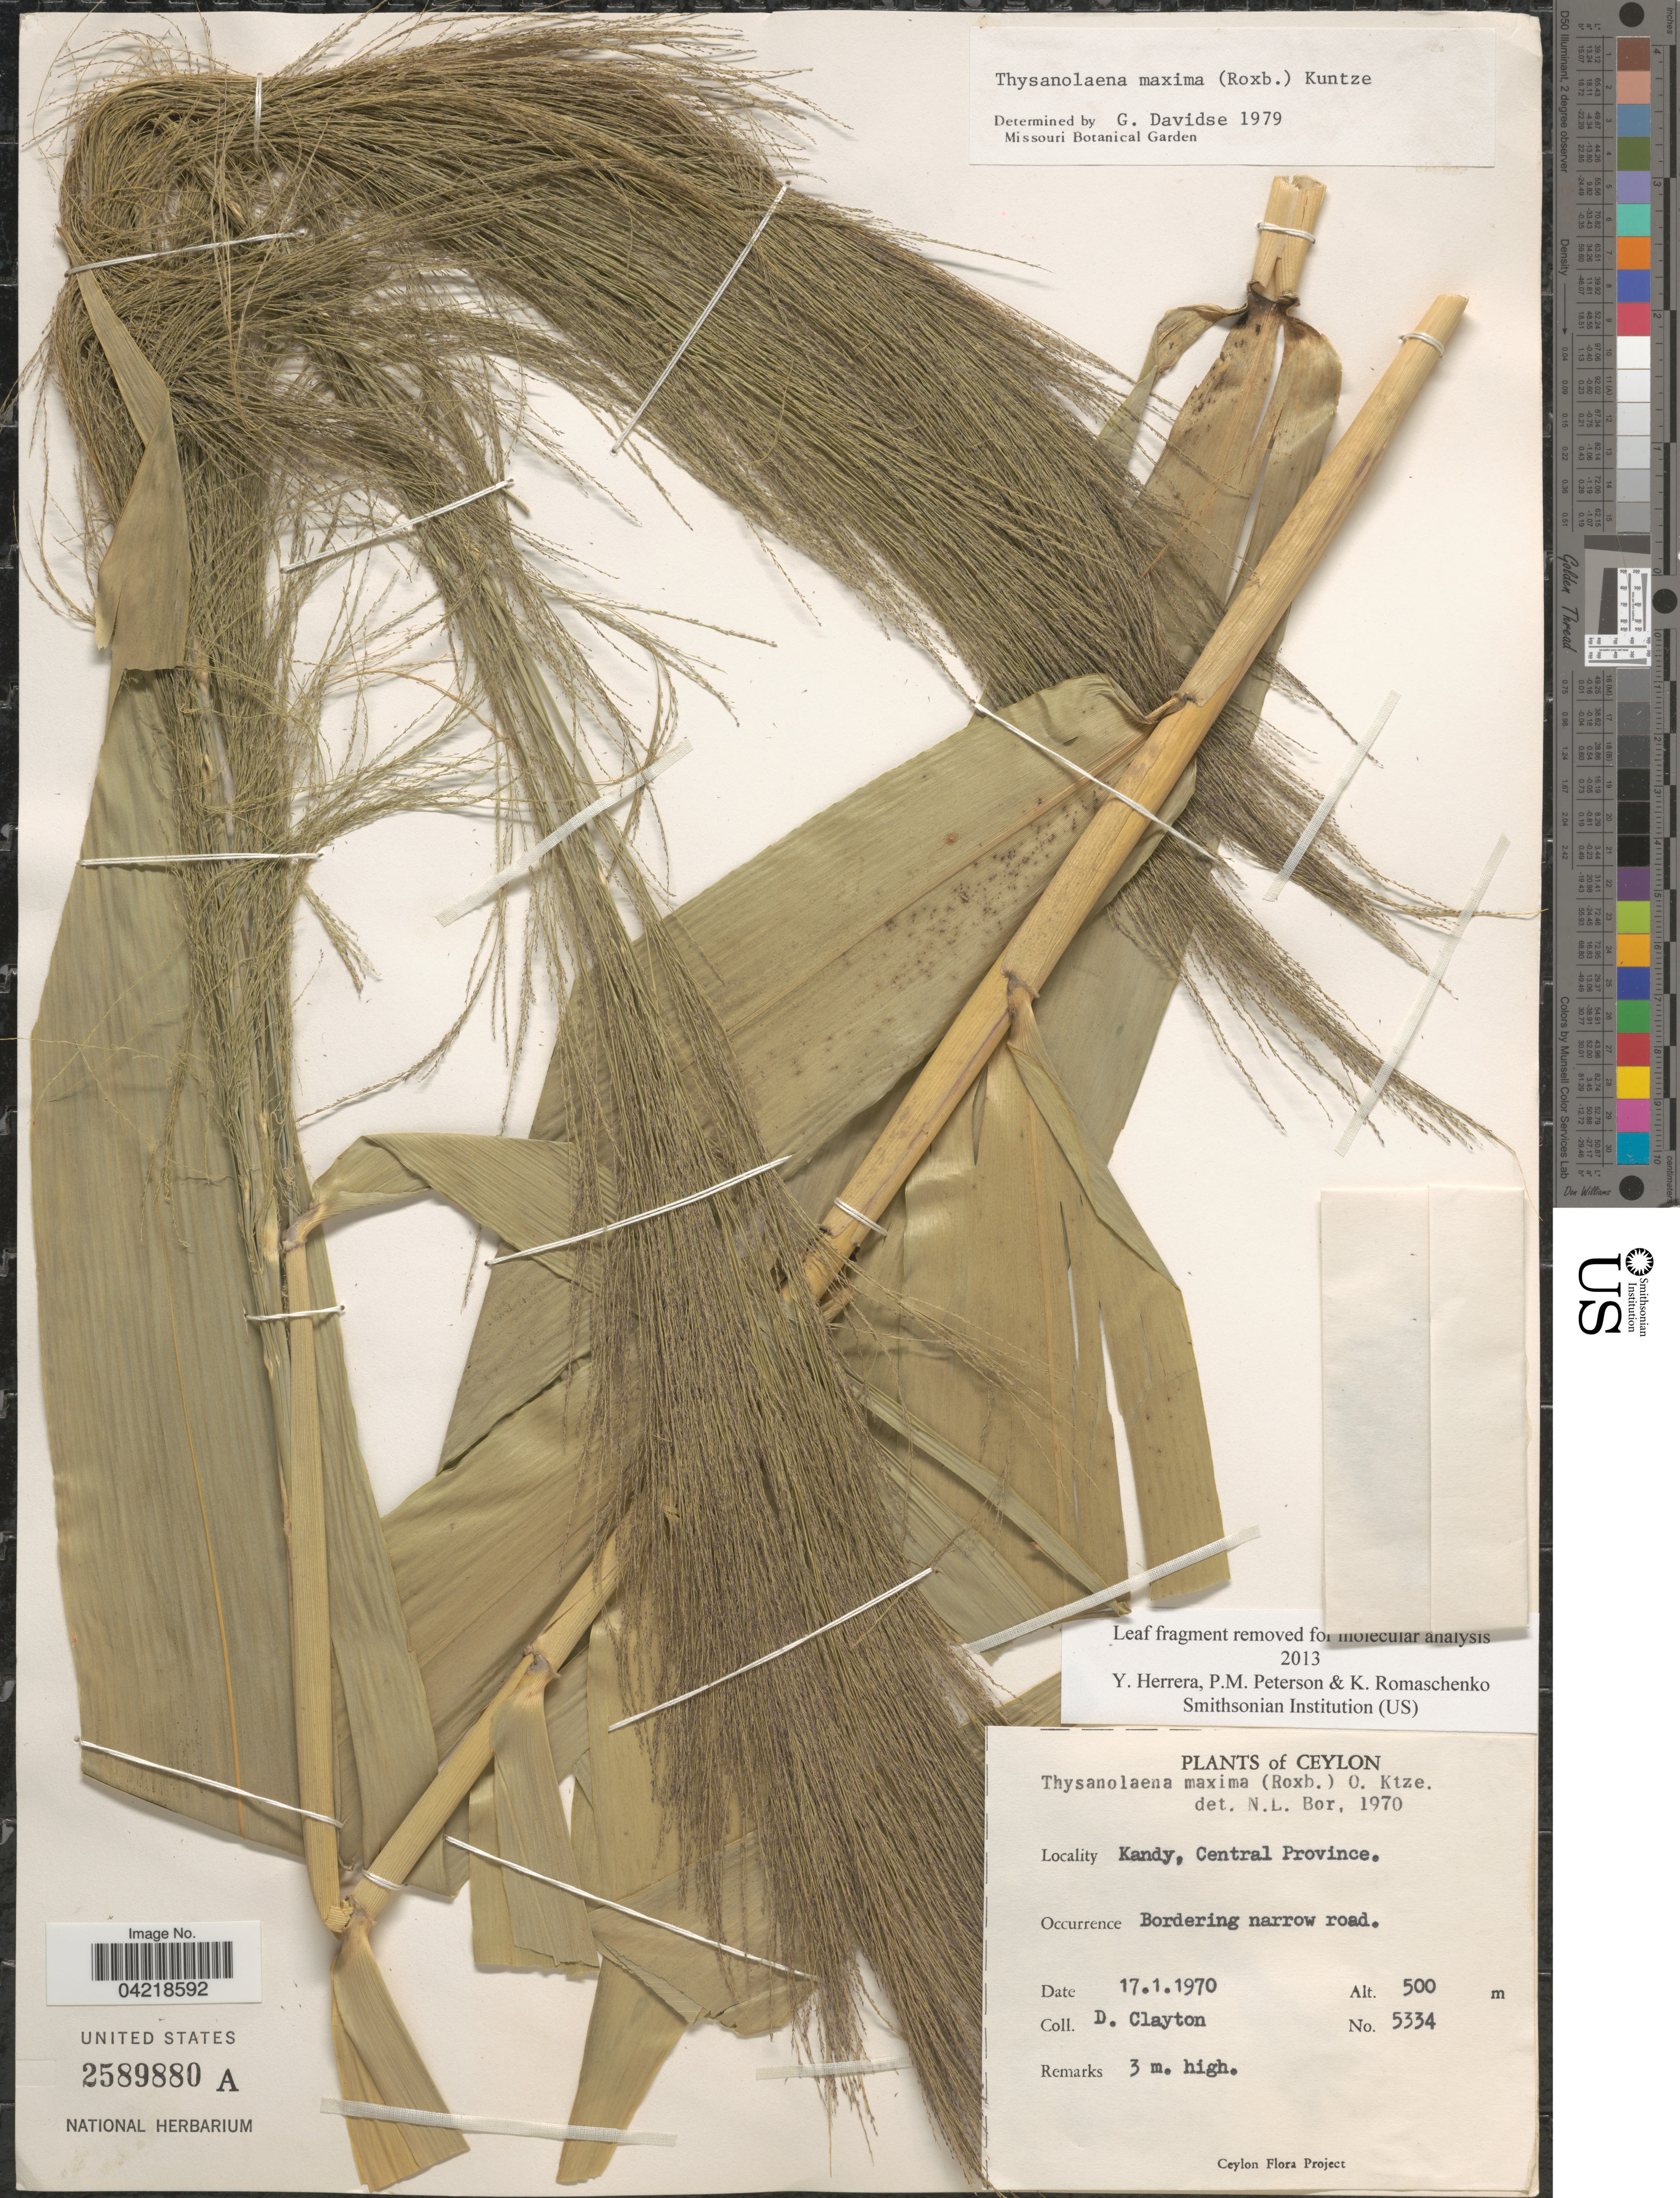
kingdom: Plantae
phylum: Tracheophyta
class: Liliopsida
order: Poales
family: Poaceae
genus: Thysanolaena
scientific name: Thysanolaena latifolia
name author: (Roxb. ex Hornem.) Honda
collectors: D. Clayton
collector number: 5334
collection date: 1970-01-17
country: Sri Lanka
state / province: Central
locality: Ceylon. Kandy.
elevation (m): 500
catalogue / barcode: US 2589880A